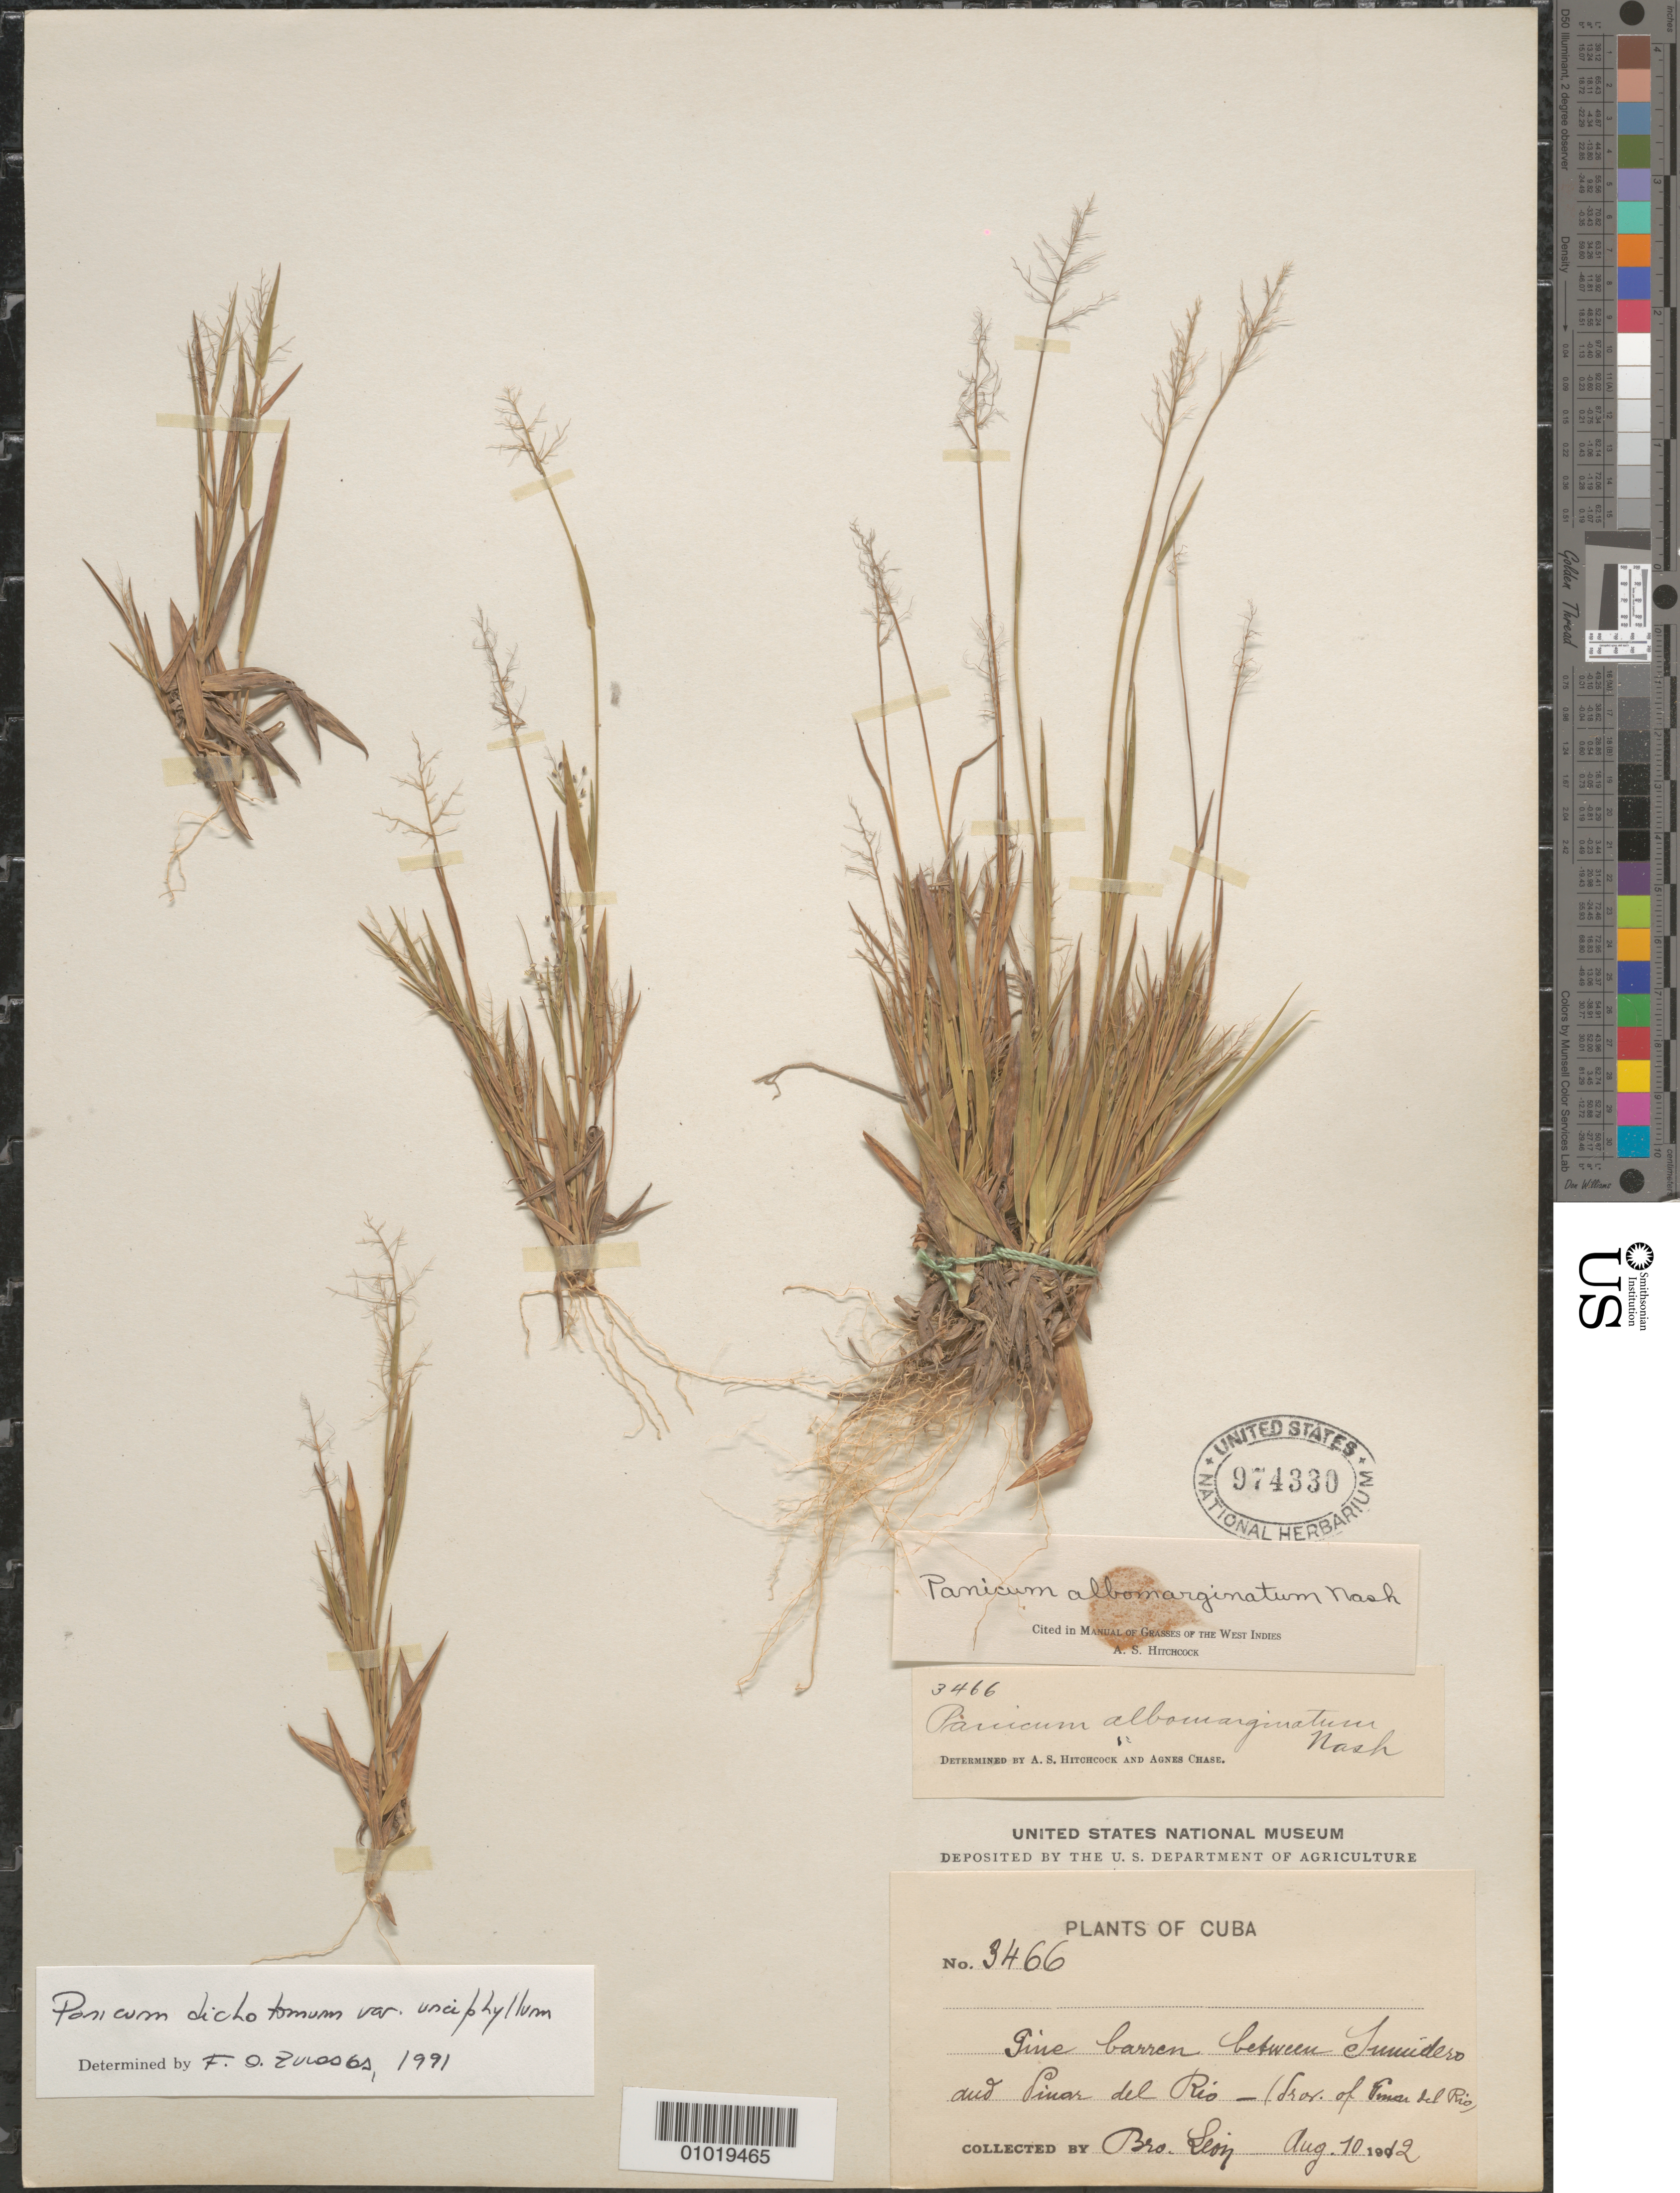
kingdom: Plantae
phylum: Tracheophyta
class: Liliopsida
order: Poales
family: Poaceae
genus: Panicum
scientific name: Panicum dichotomum var. unciphyllum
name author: (Trin.) Wipff & S.D. Jones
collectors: Bro. León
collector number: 3466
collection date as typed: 10 Aug 1912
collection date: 1912-08-10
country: Cuba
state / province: Pinar del Rio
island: Cuba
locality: Pine barrens between Sumidero and Pinar del Rio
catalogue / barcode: US 974330